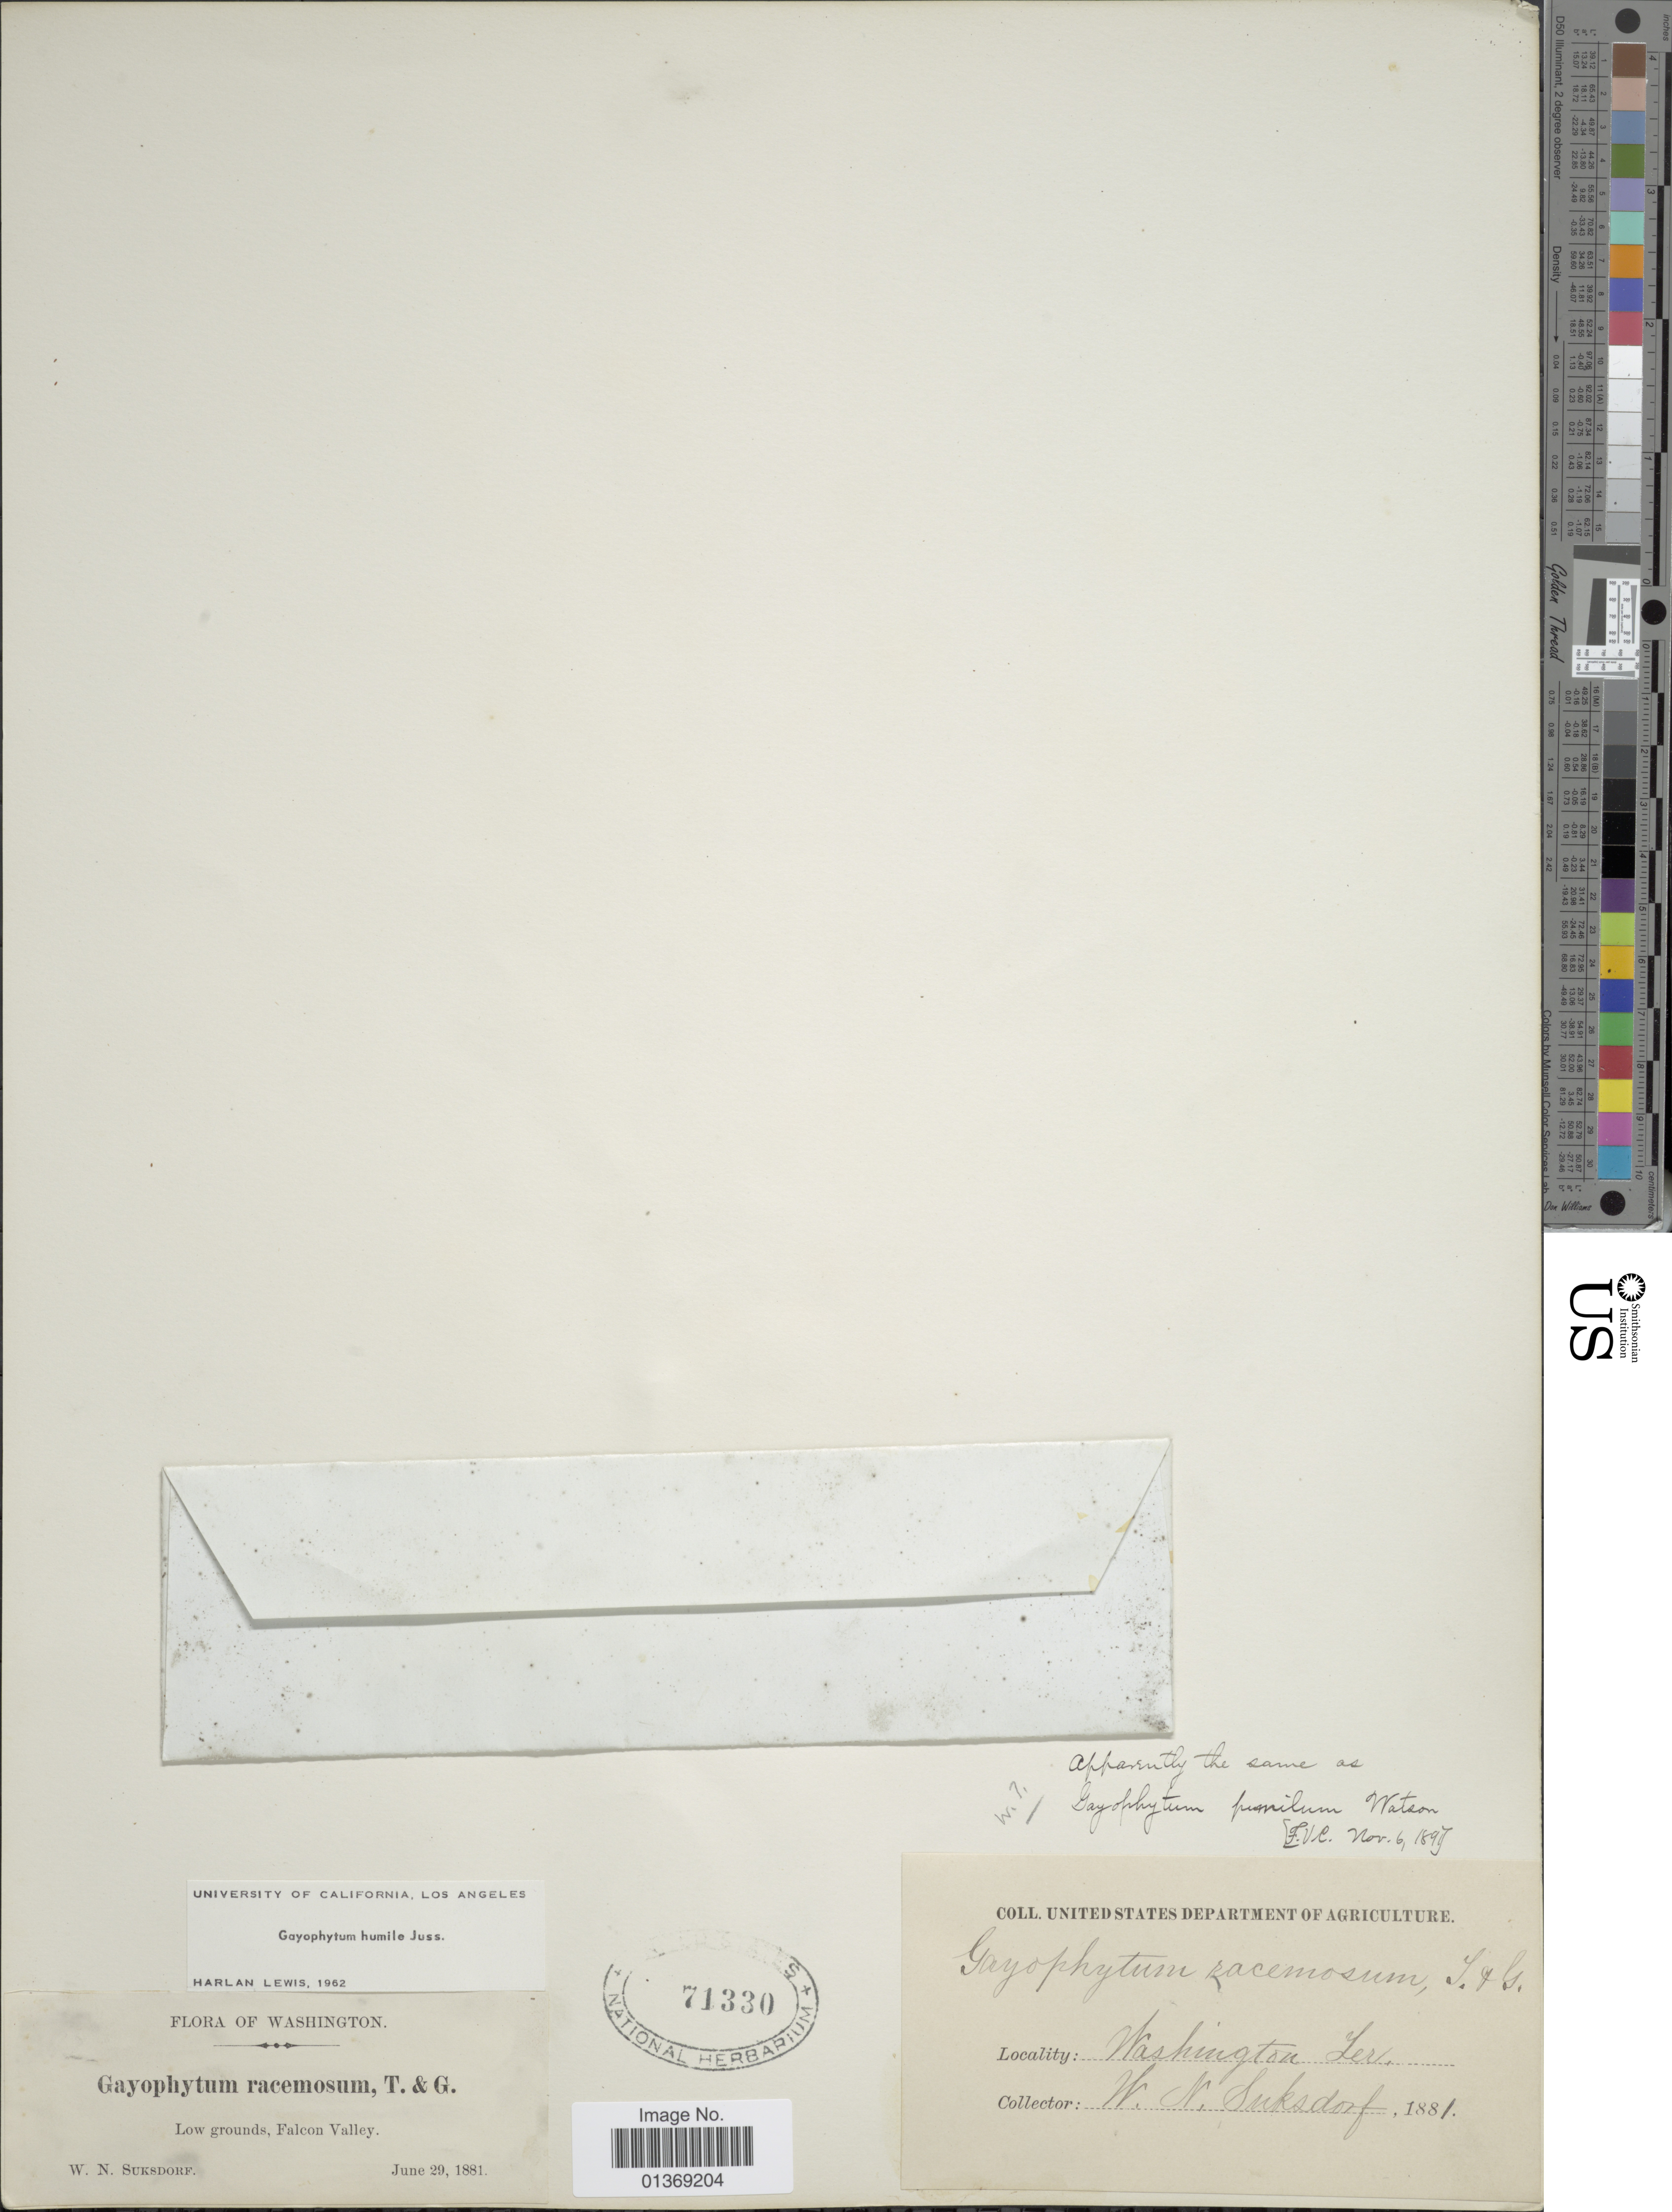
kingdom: Plantae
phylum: Tracheophyta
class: Magnoliopsida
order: Myrtales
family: Onagraceae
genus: Gayophytum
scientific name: Gayophytum humile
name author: A. Juss.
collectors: W. N. Suksdorf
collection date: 1881-06-29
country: United States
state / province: Washington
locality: Low grounds, Falcon Valley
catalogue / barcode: US 71330